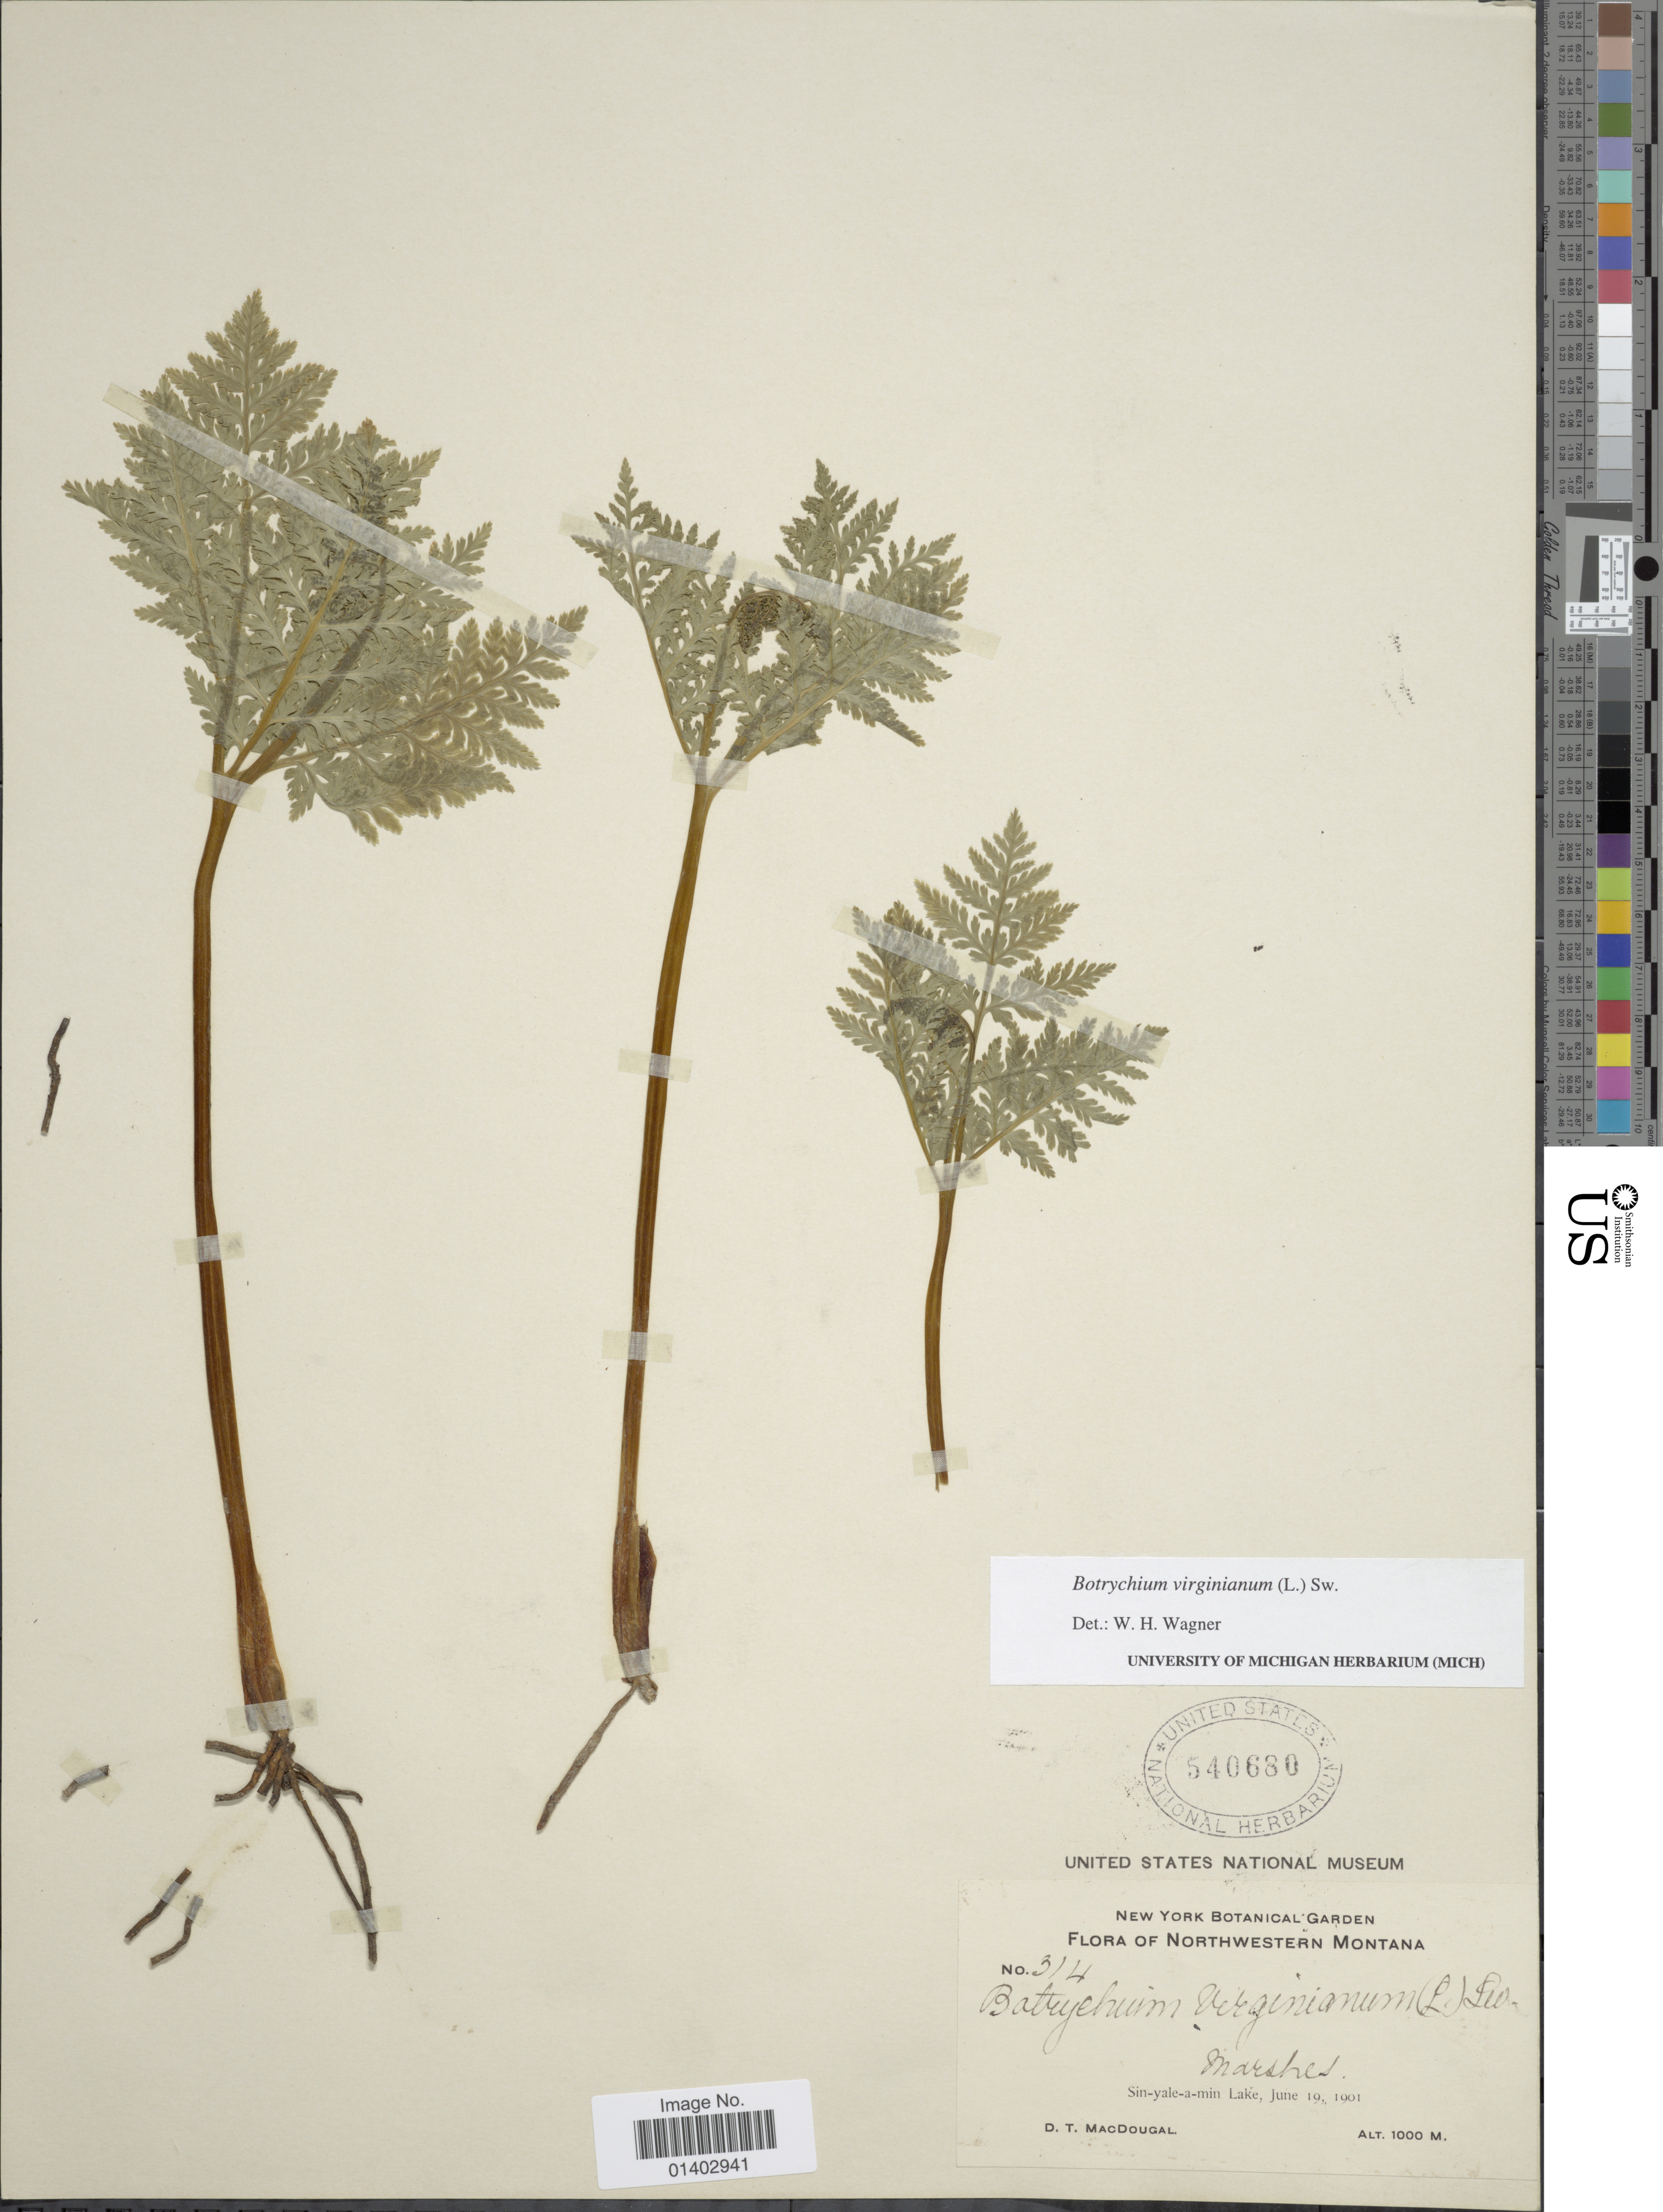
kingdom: Plantae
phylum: Tracheophyta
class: Polypodiopsida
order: Ophioglossales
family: Ophioglossaceae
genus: Botrychium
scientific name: Botrychium virginianum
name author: (L.) Sw.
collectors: D. T. MacDougal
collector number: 314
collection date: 1901-06-19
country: United States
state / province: Montana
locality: Northwestern Montana, Sin-yale-a-min Lake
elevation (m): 1000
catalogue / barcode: US 540680